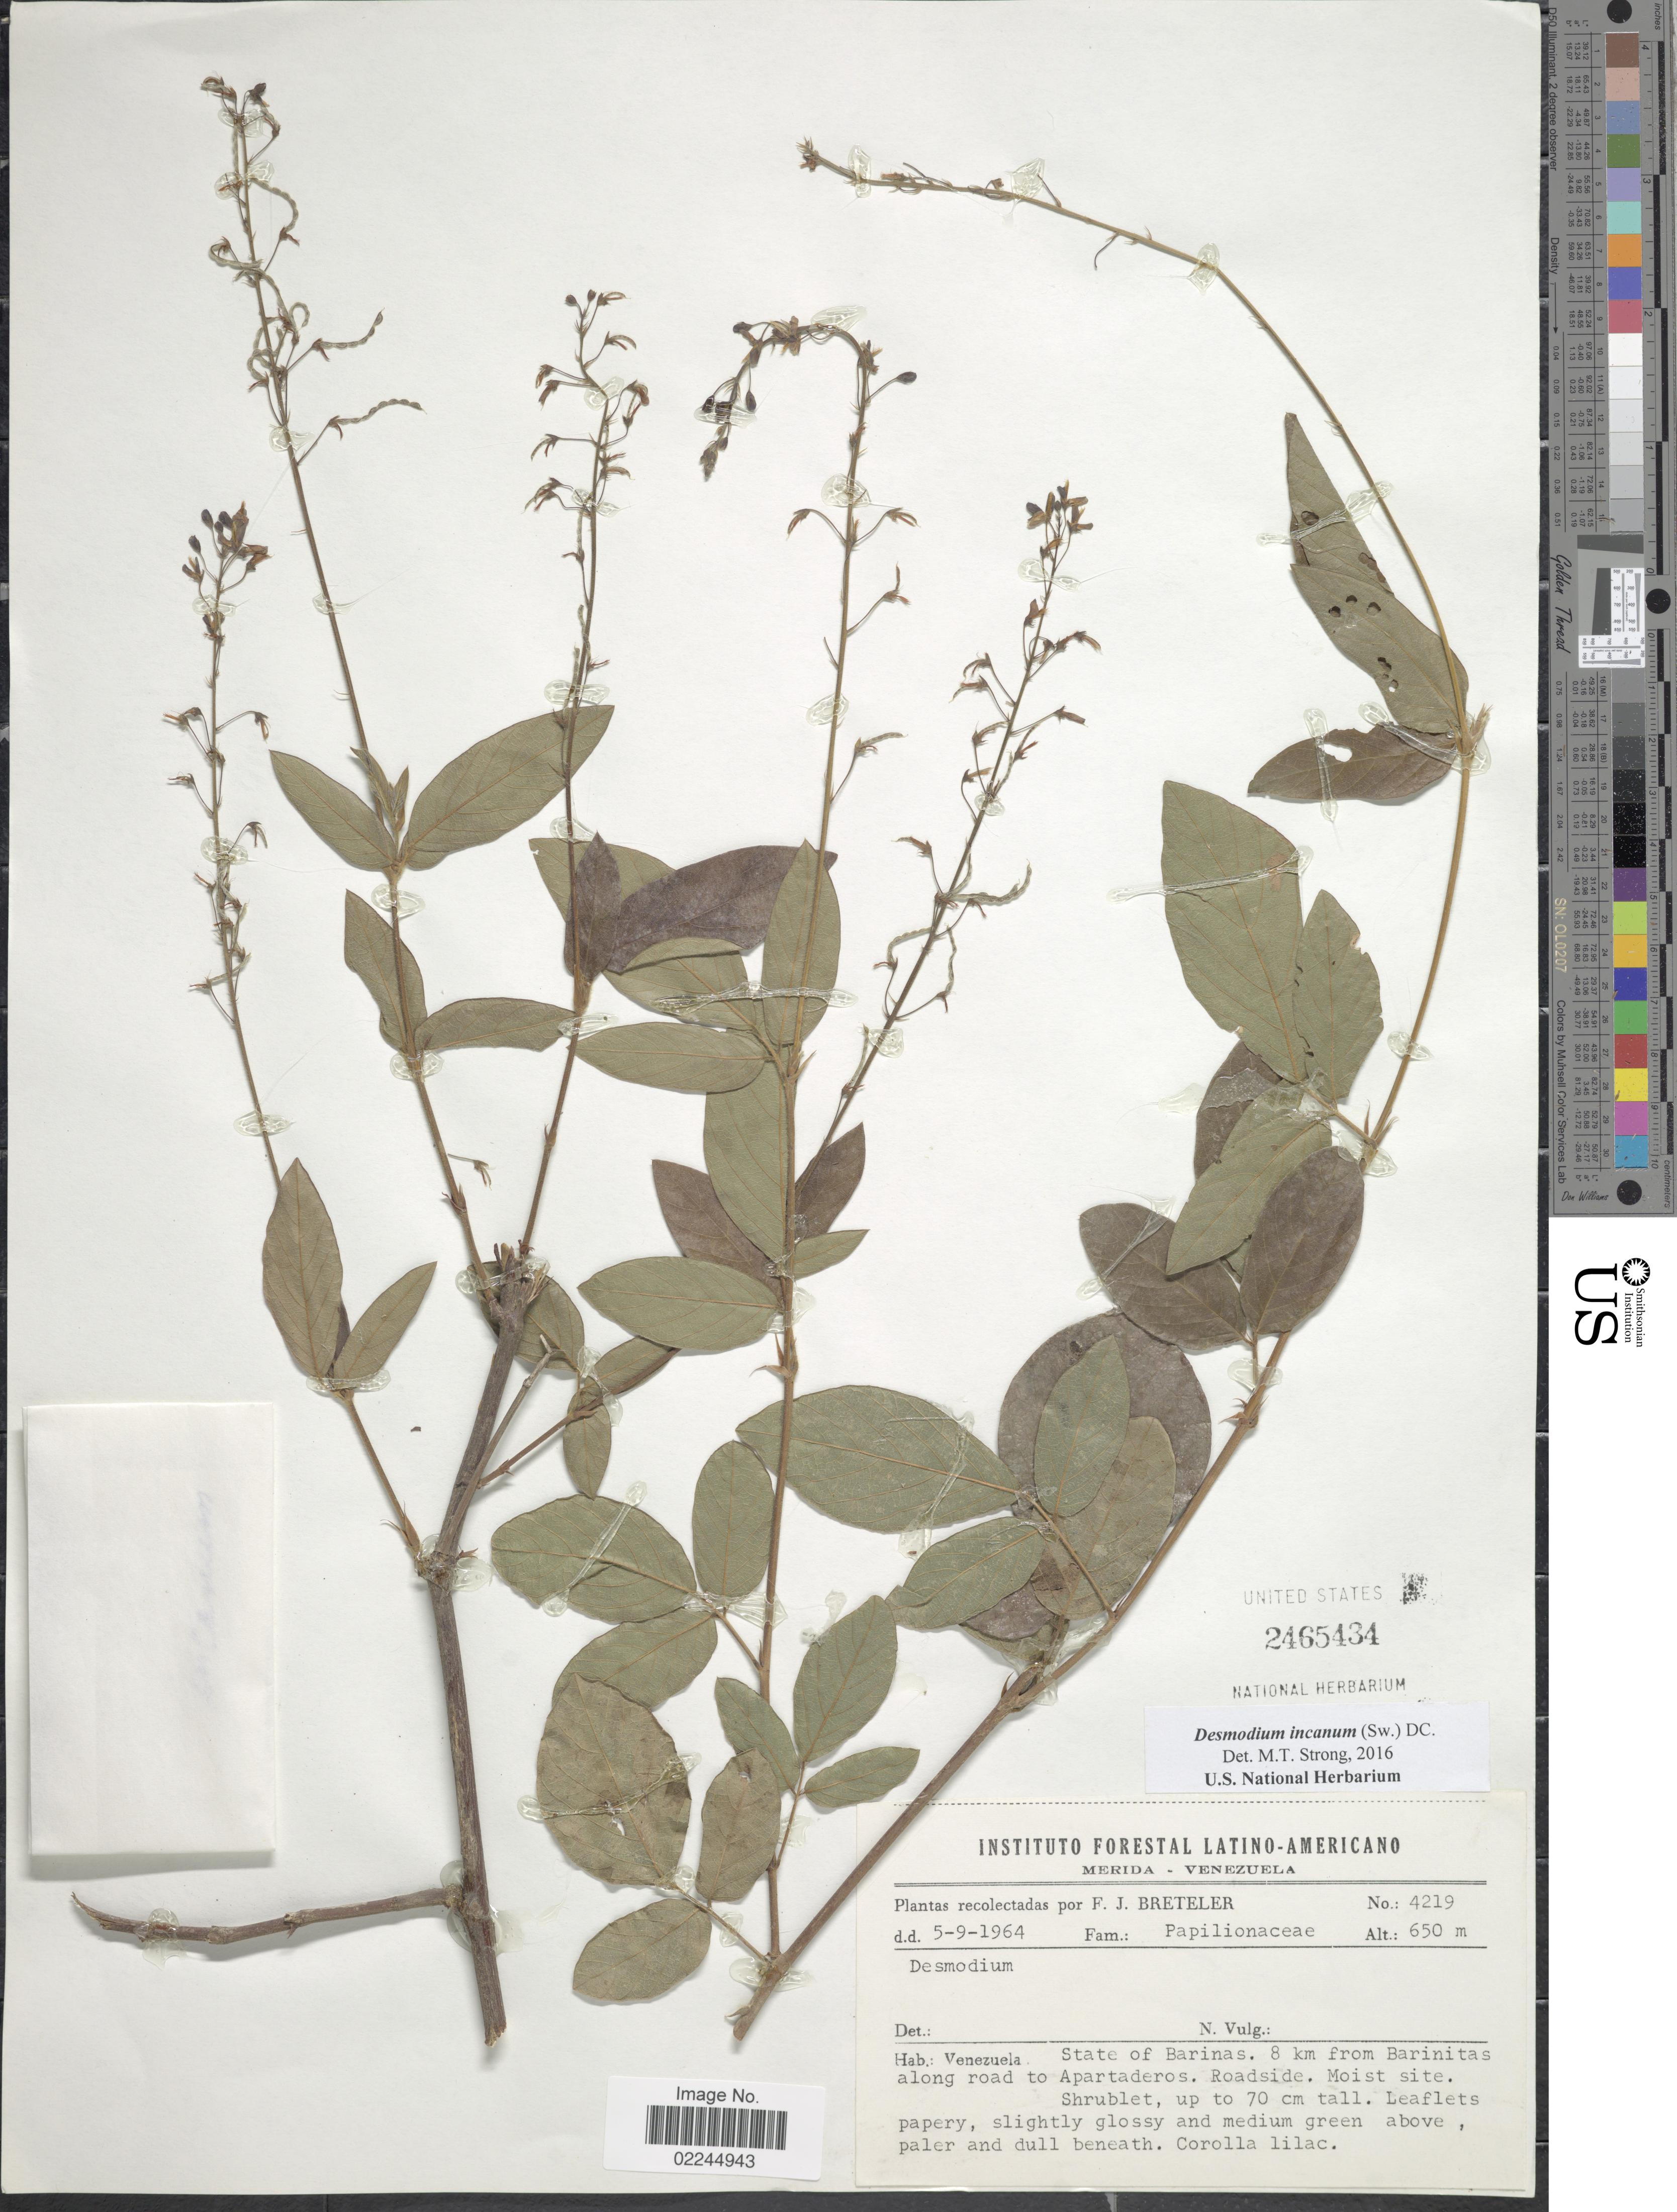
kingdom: Plantae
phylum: Tracheophyta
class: Magnoliopsida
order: Fabales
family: Fabaceae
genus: Desmodium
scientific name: Desmodium incanum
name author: (Sw.) DC.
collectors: F. J. Breteler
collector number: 4219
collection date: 1964-09-05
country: Venezuela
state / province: Barinas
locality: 8 km from Barinitas along road to Apartaderos, roadside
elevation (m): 650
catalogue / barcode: US 2465434